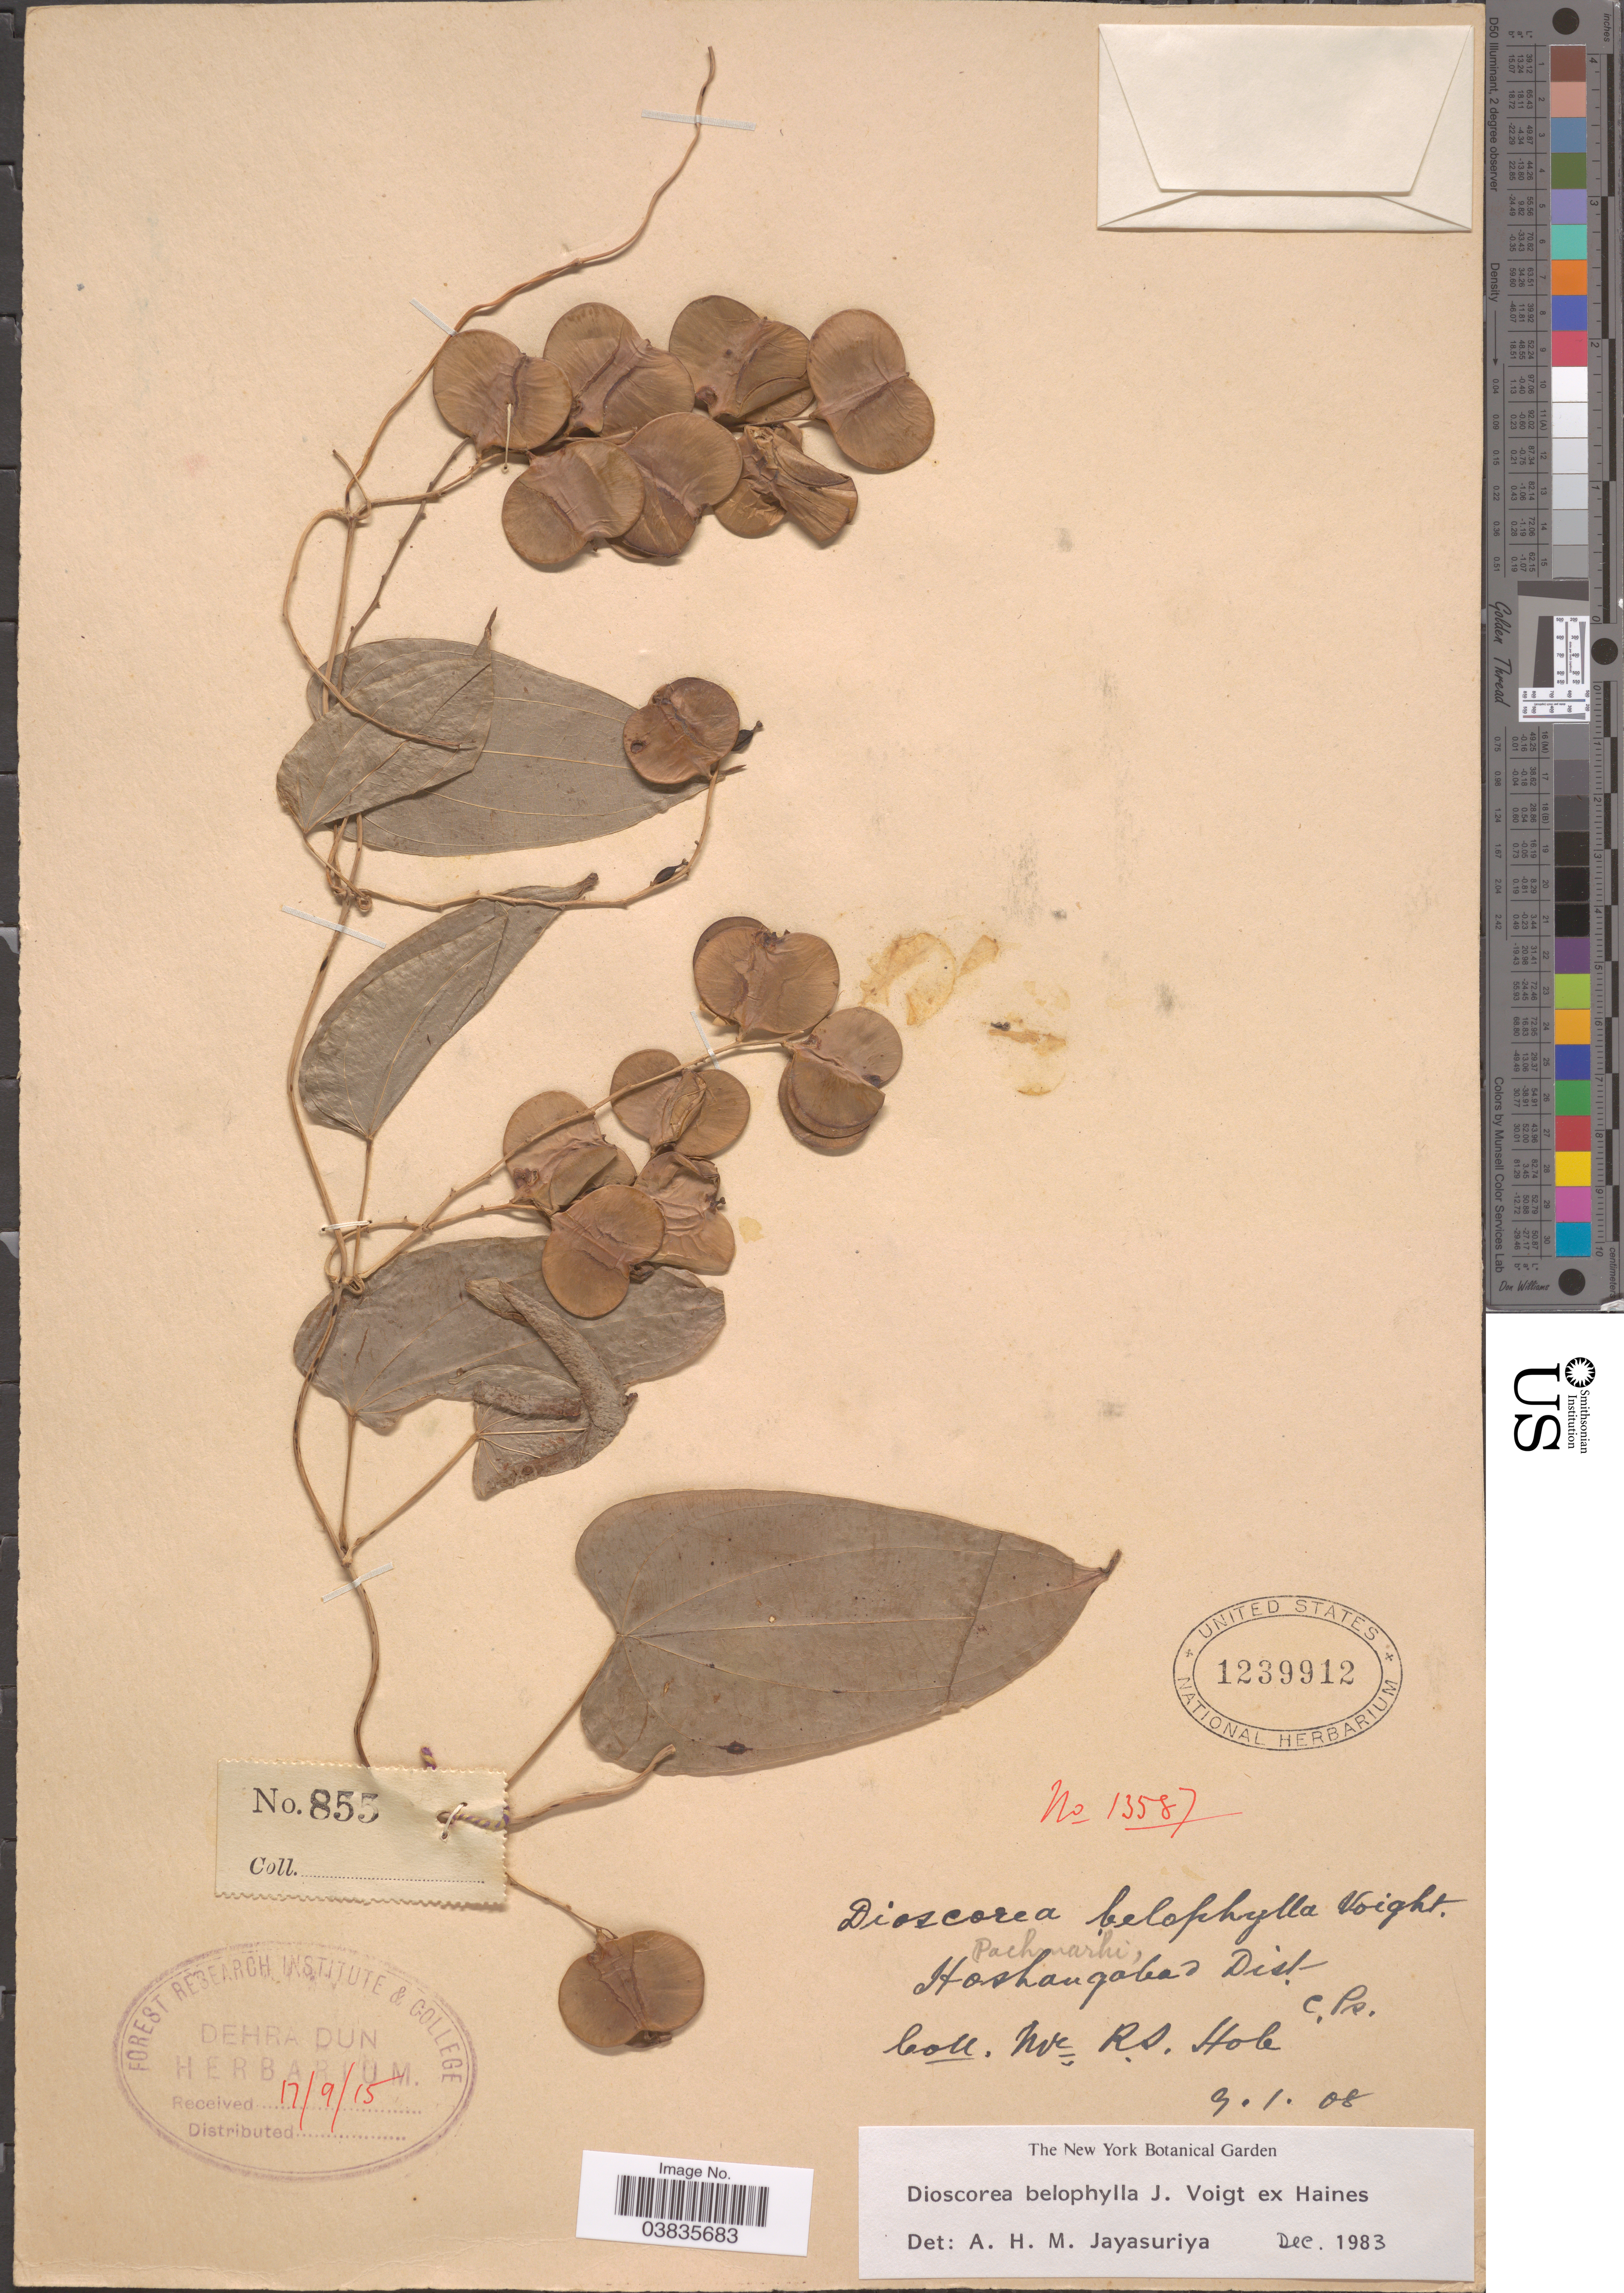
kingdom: Plantae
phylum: Tracheophyta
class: Liliopsida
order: Dioscoreales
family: Dioscoreaceae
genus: Dioscorea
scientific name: Dioscorea belophylloides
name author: Prain & Burkill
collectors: R. S. Hole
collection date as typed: Transcribed d/m/y: 9/1/8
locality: Pachmarhi [interpreted]. Hoshangabada [interpreted] Dist. C. Ps [interpreted].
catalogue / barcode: US 1239912